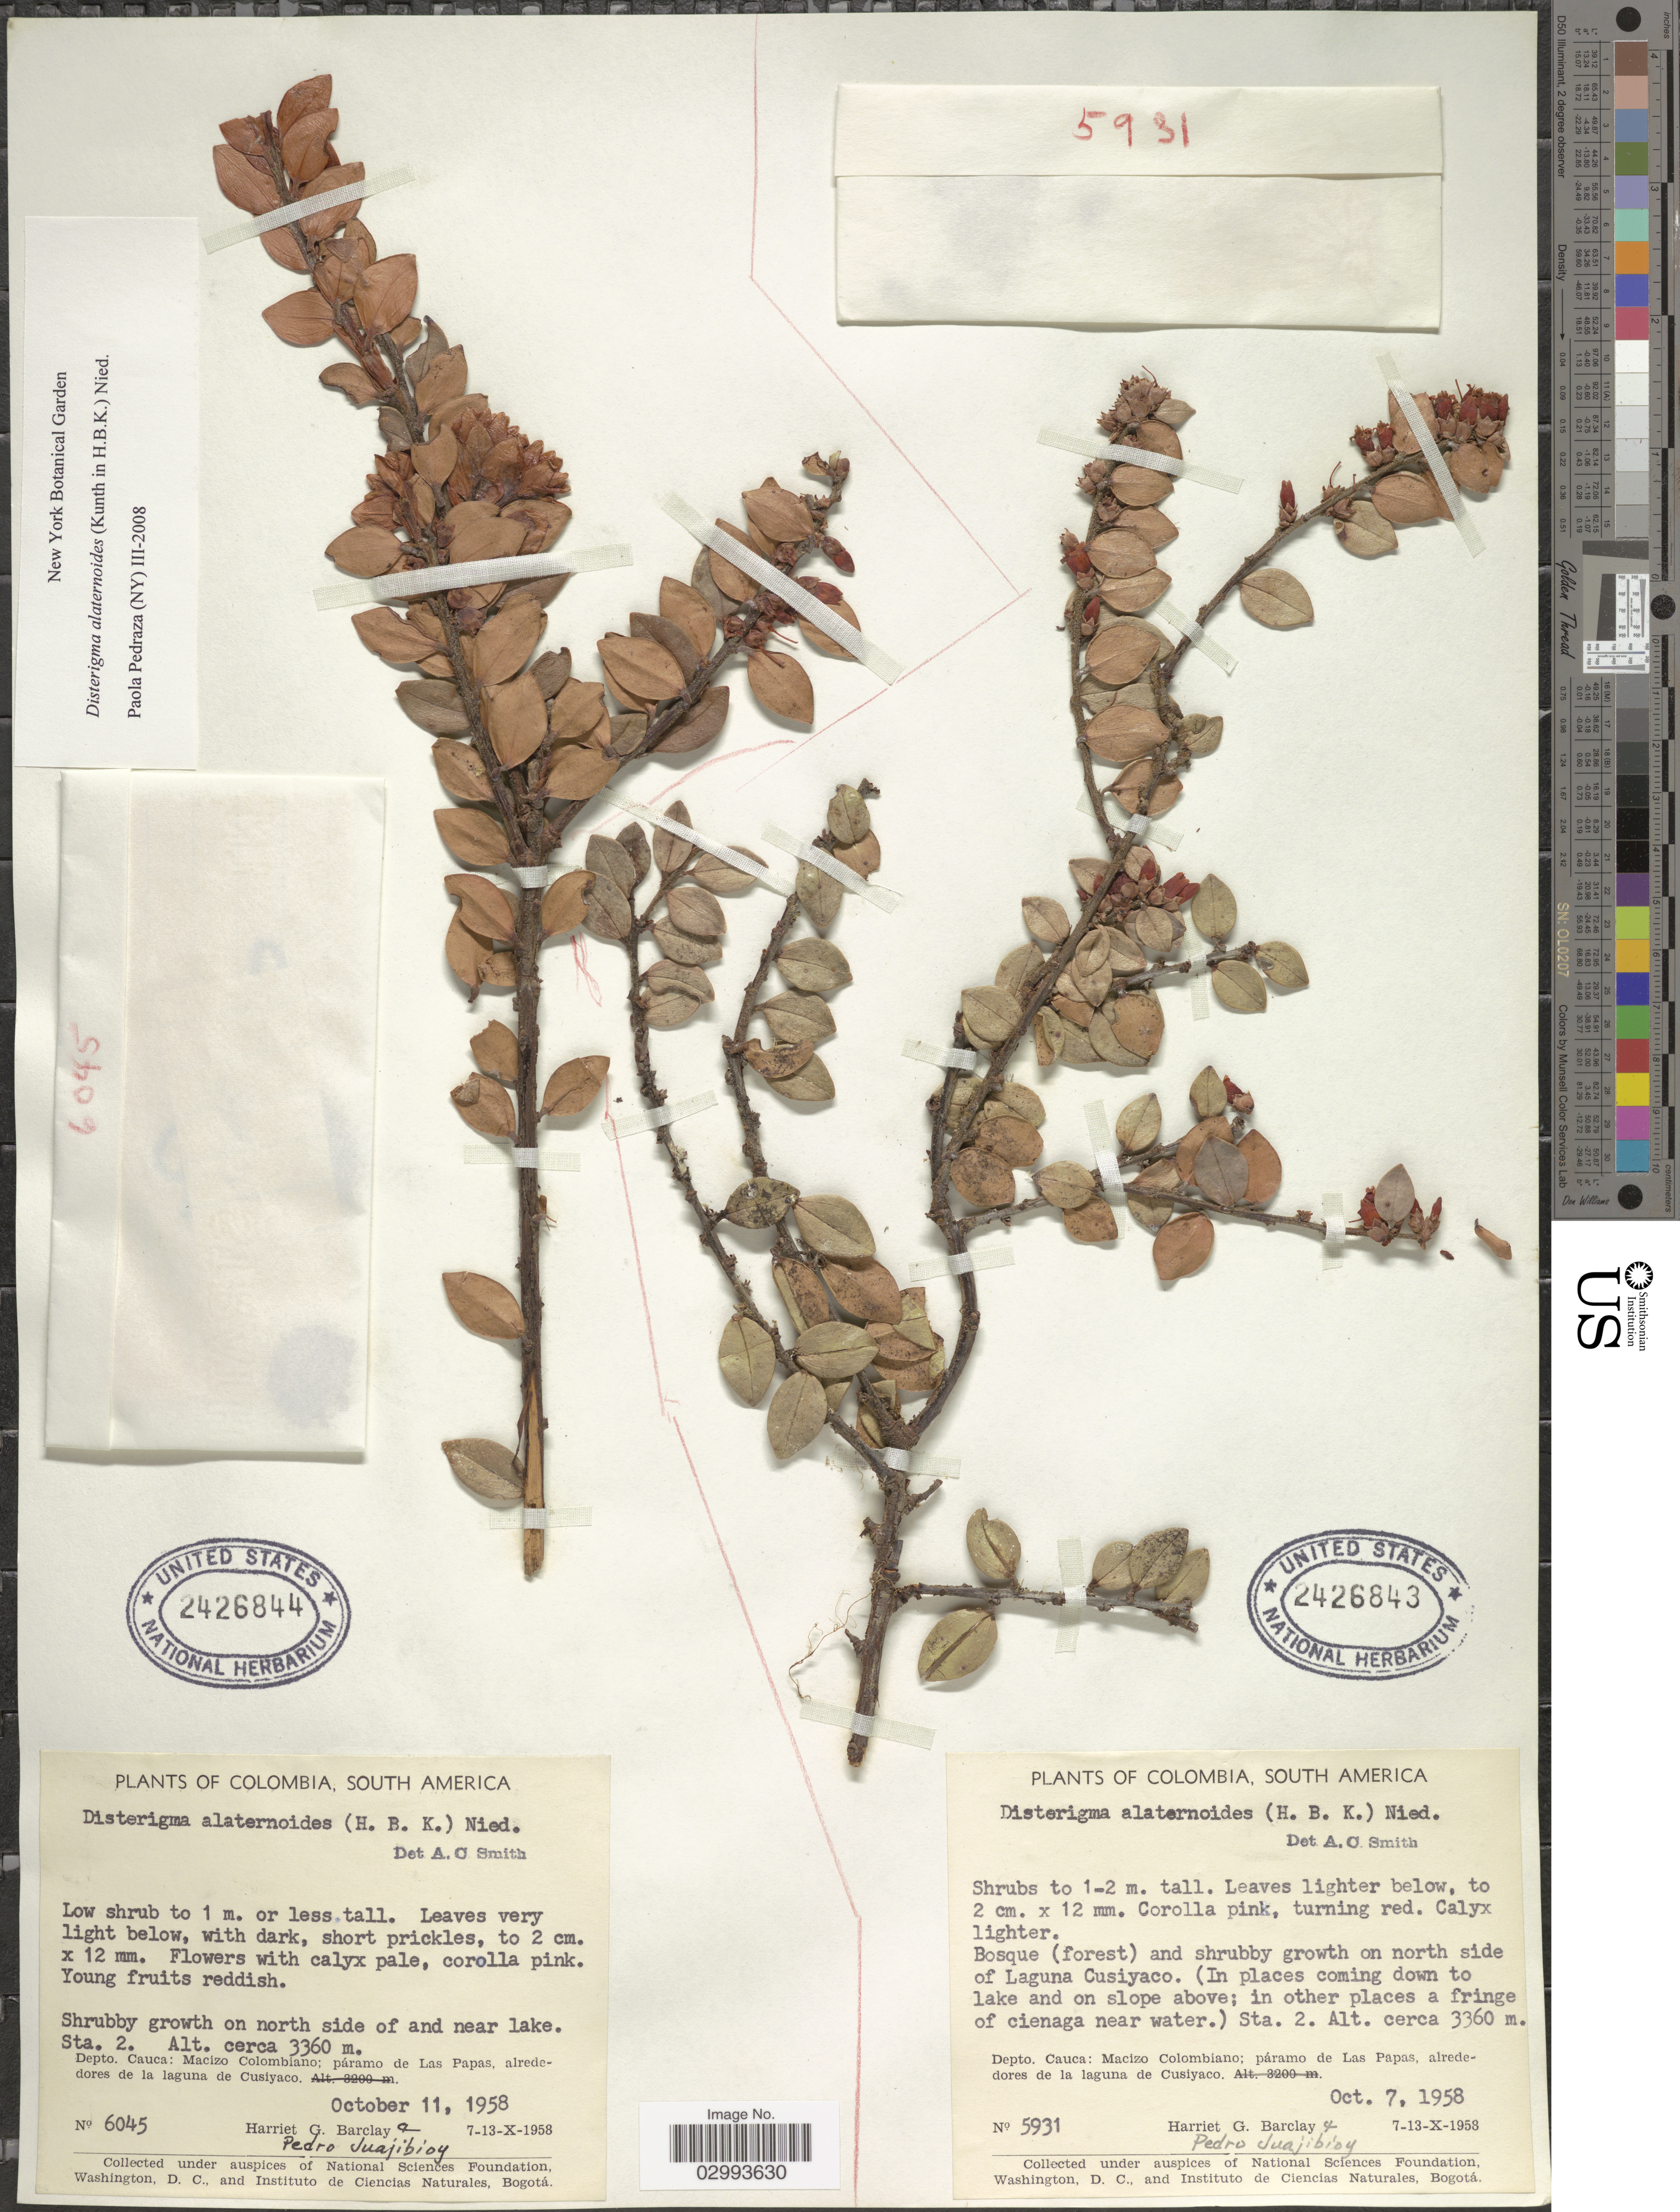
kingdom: Plantae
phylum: Tracheophyta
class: Magnoliopsida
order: Ericales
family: Ericaceae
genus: Disterigma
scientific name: Disterigma alaternoides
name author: (Kunth) Nied.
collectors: H. G. Barclay & P. Juajibioy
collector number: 5931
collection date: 1958-10-07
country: Colombia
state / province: Cauca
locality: Bosque (forest) and shrubby growth on north side of Laguna Cusiyaco, Depto. Cauca: Macizo Colombiano; páramo de Las Papas, alrededores de la laguna de Cusiyaco.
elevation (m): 3360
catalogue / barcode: US 2426843